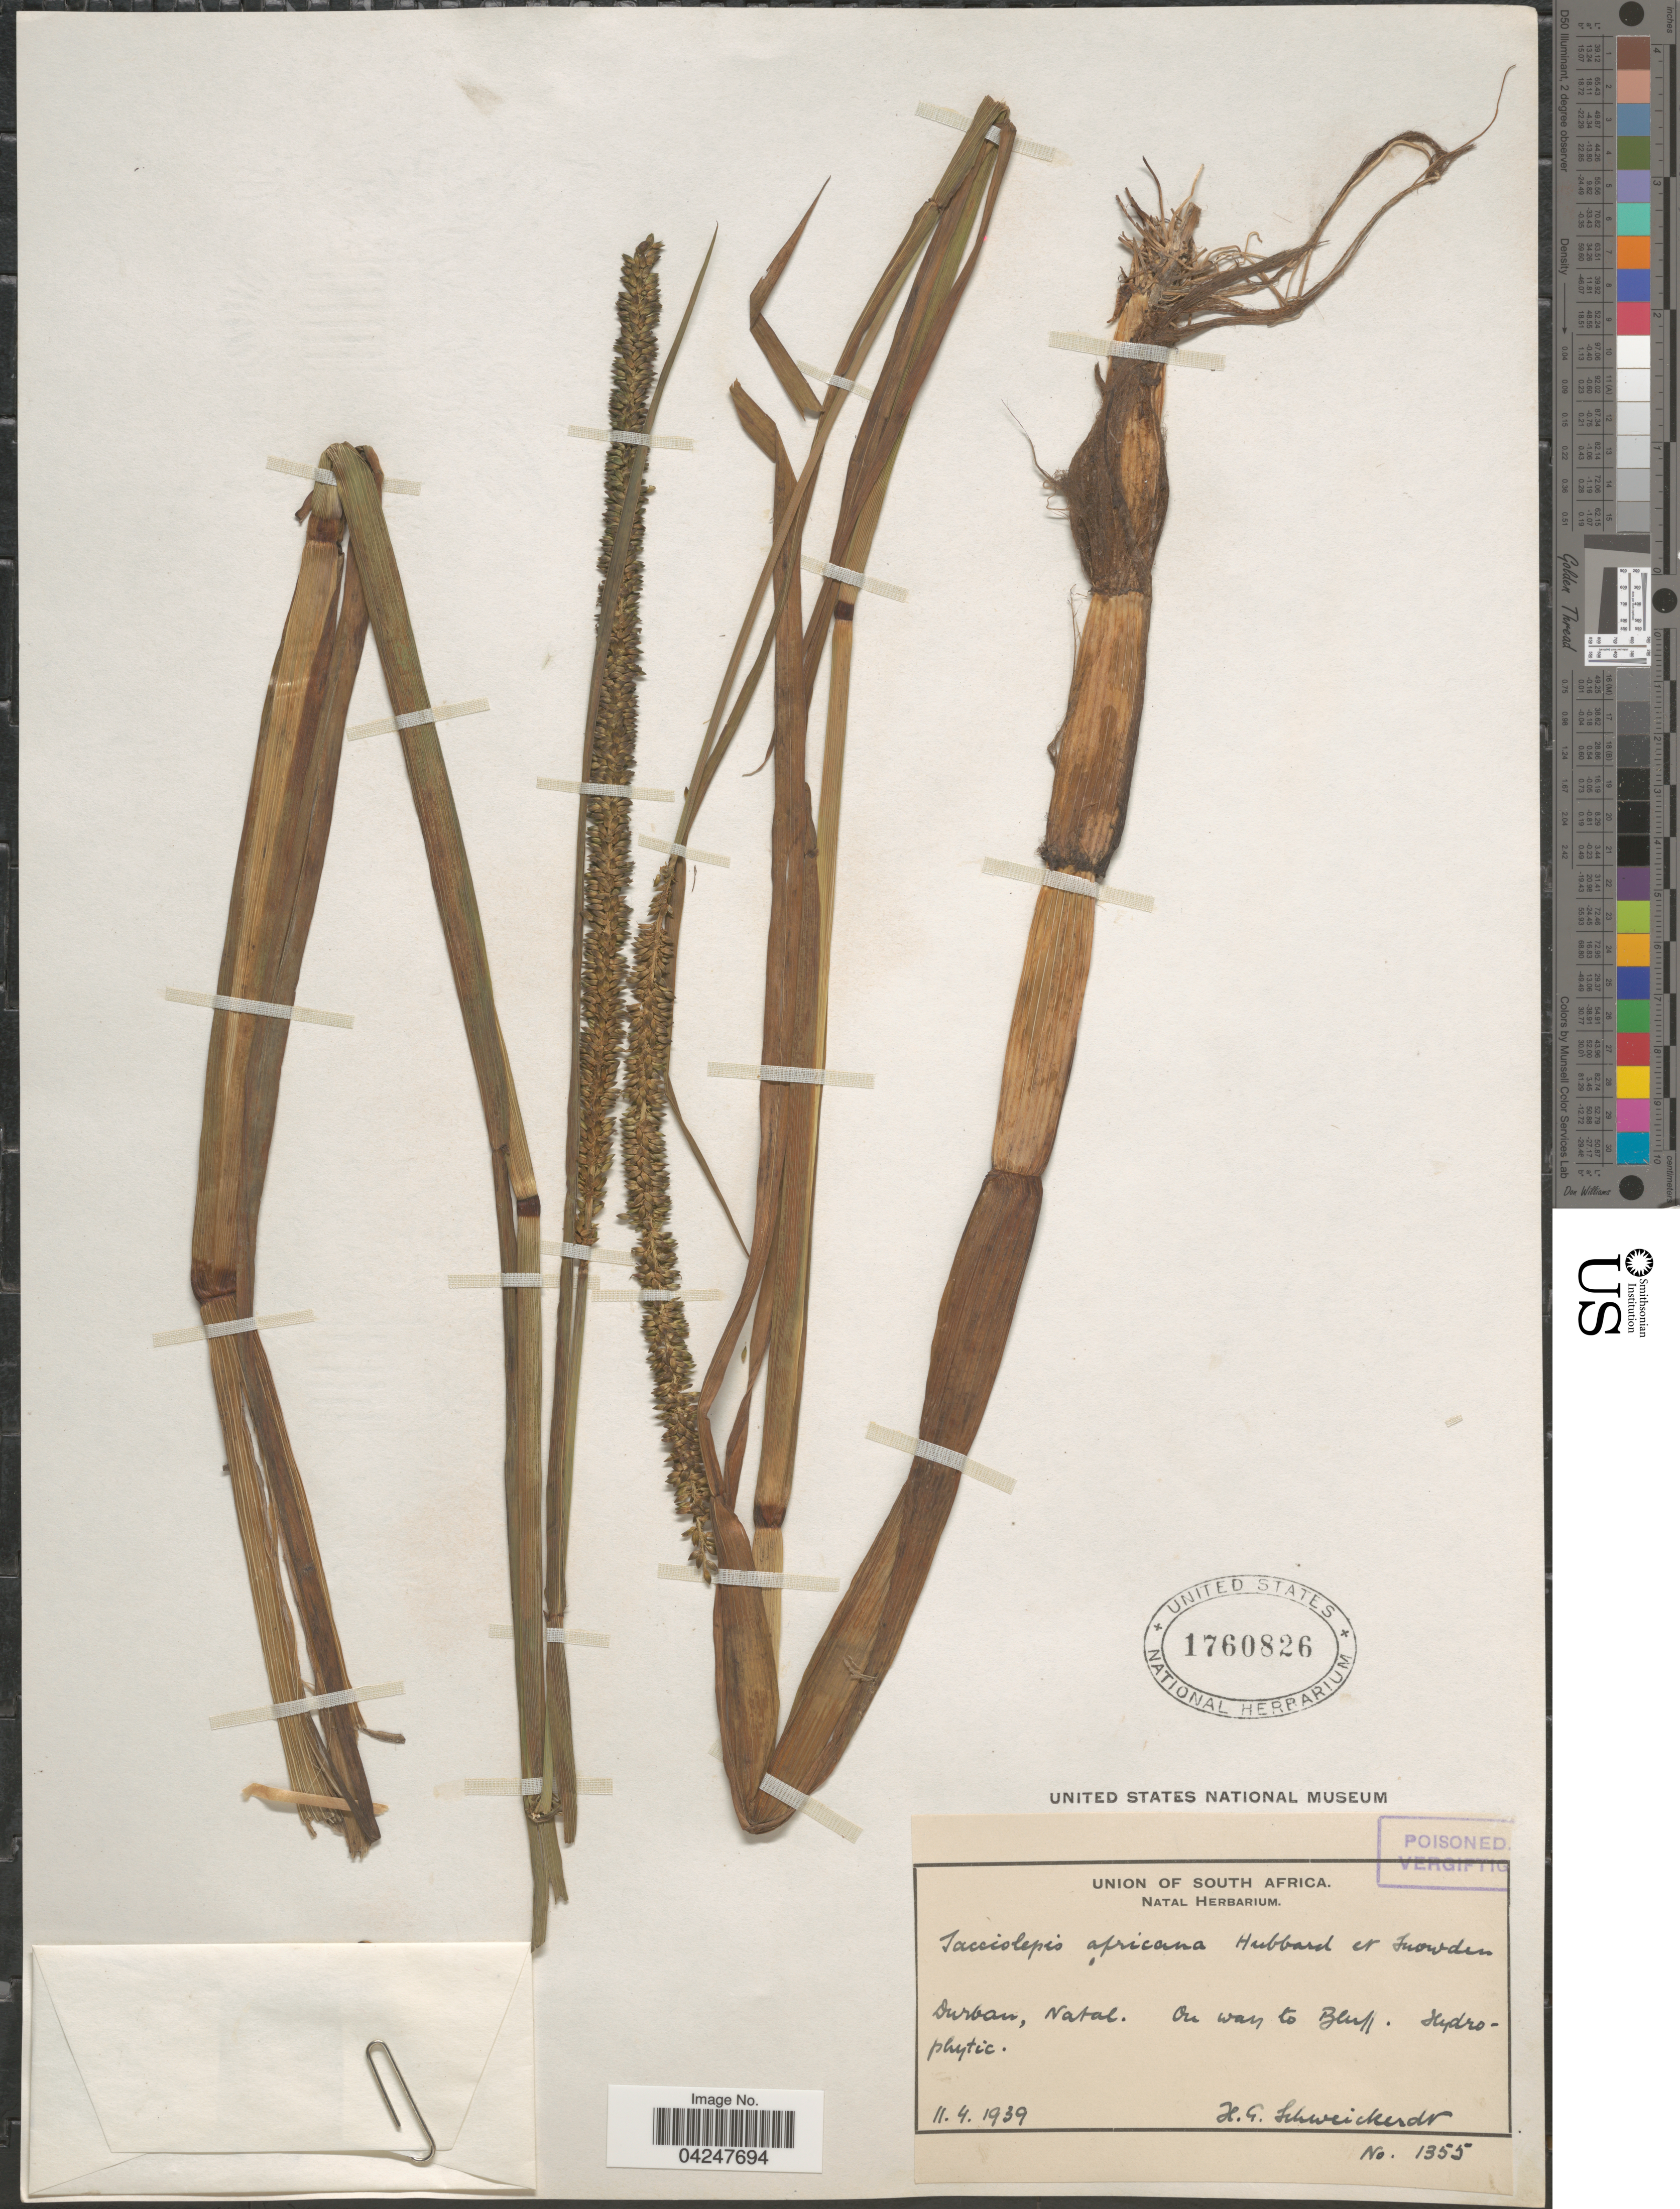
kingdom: Plantae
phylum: Tracheophyta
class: Liliopsida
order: Poales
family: Poaceae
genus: Sacciolepis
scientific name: Sacciolepis africana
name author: C. E. Hubb. & Snowden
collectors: H. Schweickerdt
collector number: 1355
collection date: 1939-04-11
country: South Africa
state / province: KwaZulu-Natal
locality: Union of South Africa. Durban, Natal. On way to Bluff.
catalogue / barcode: US 1760826